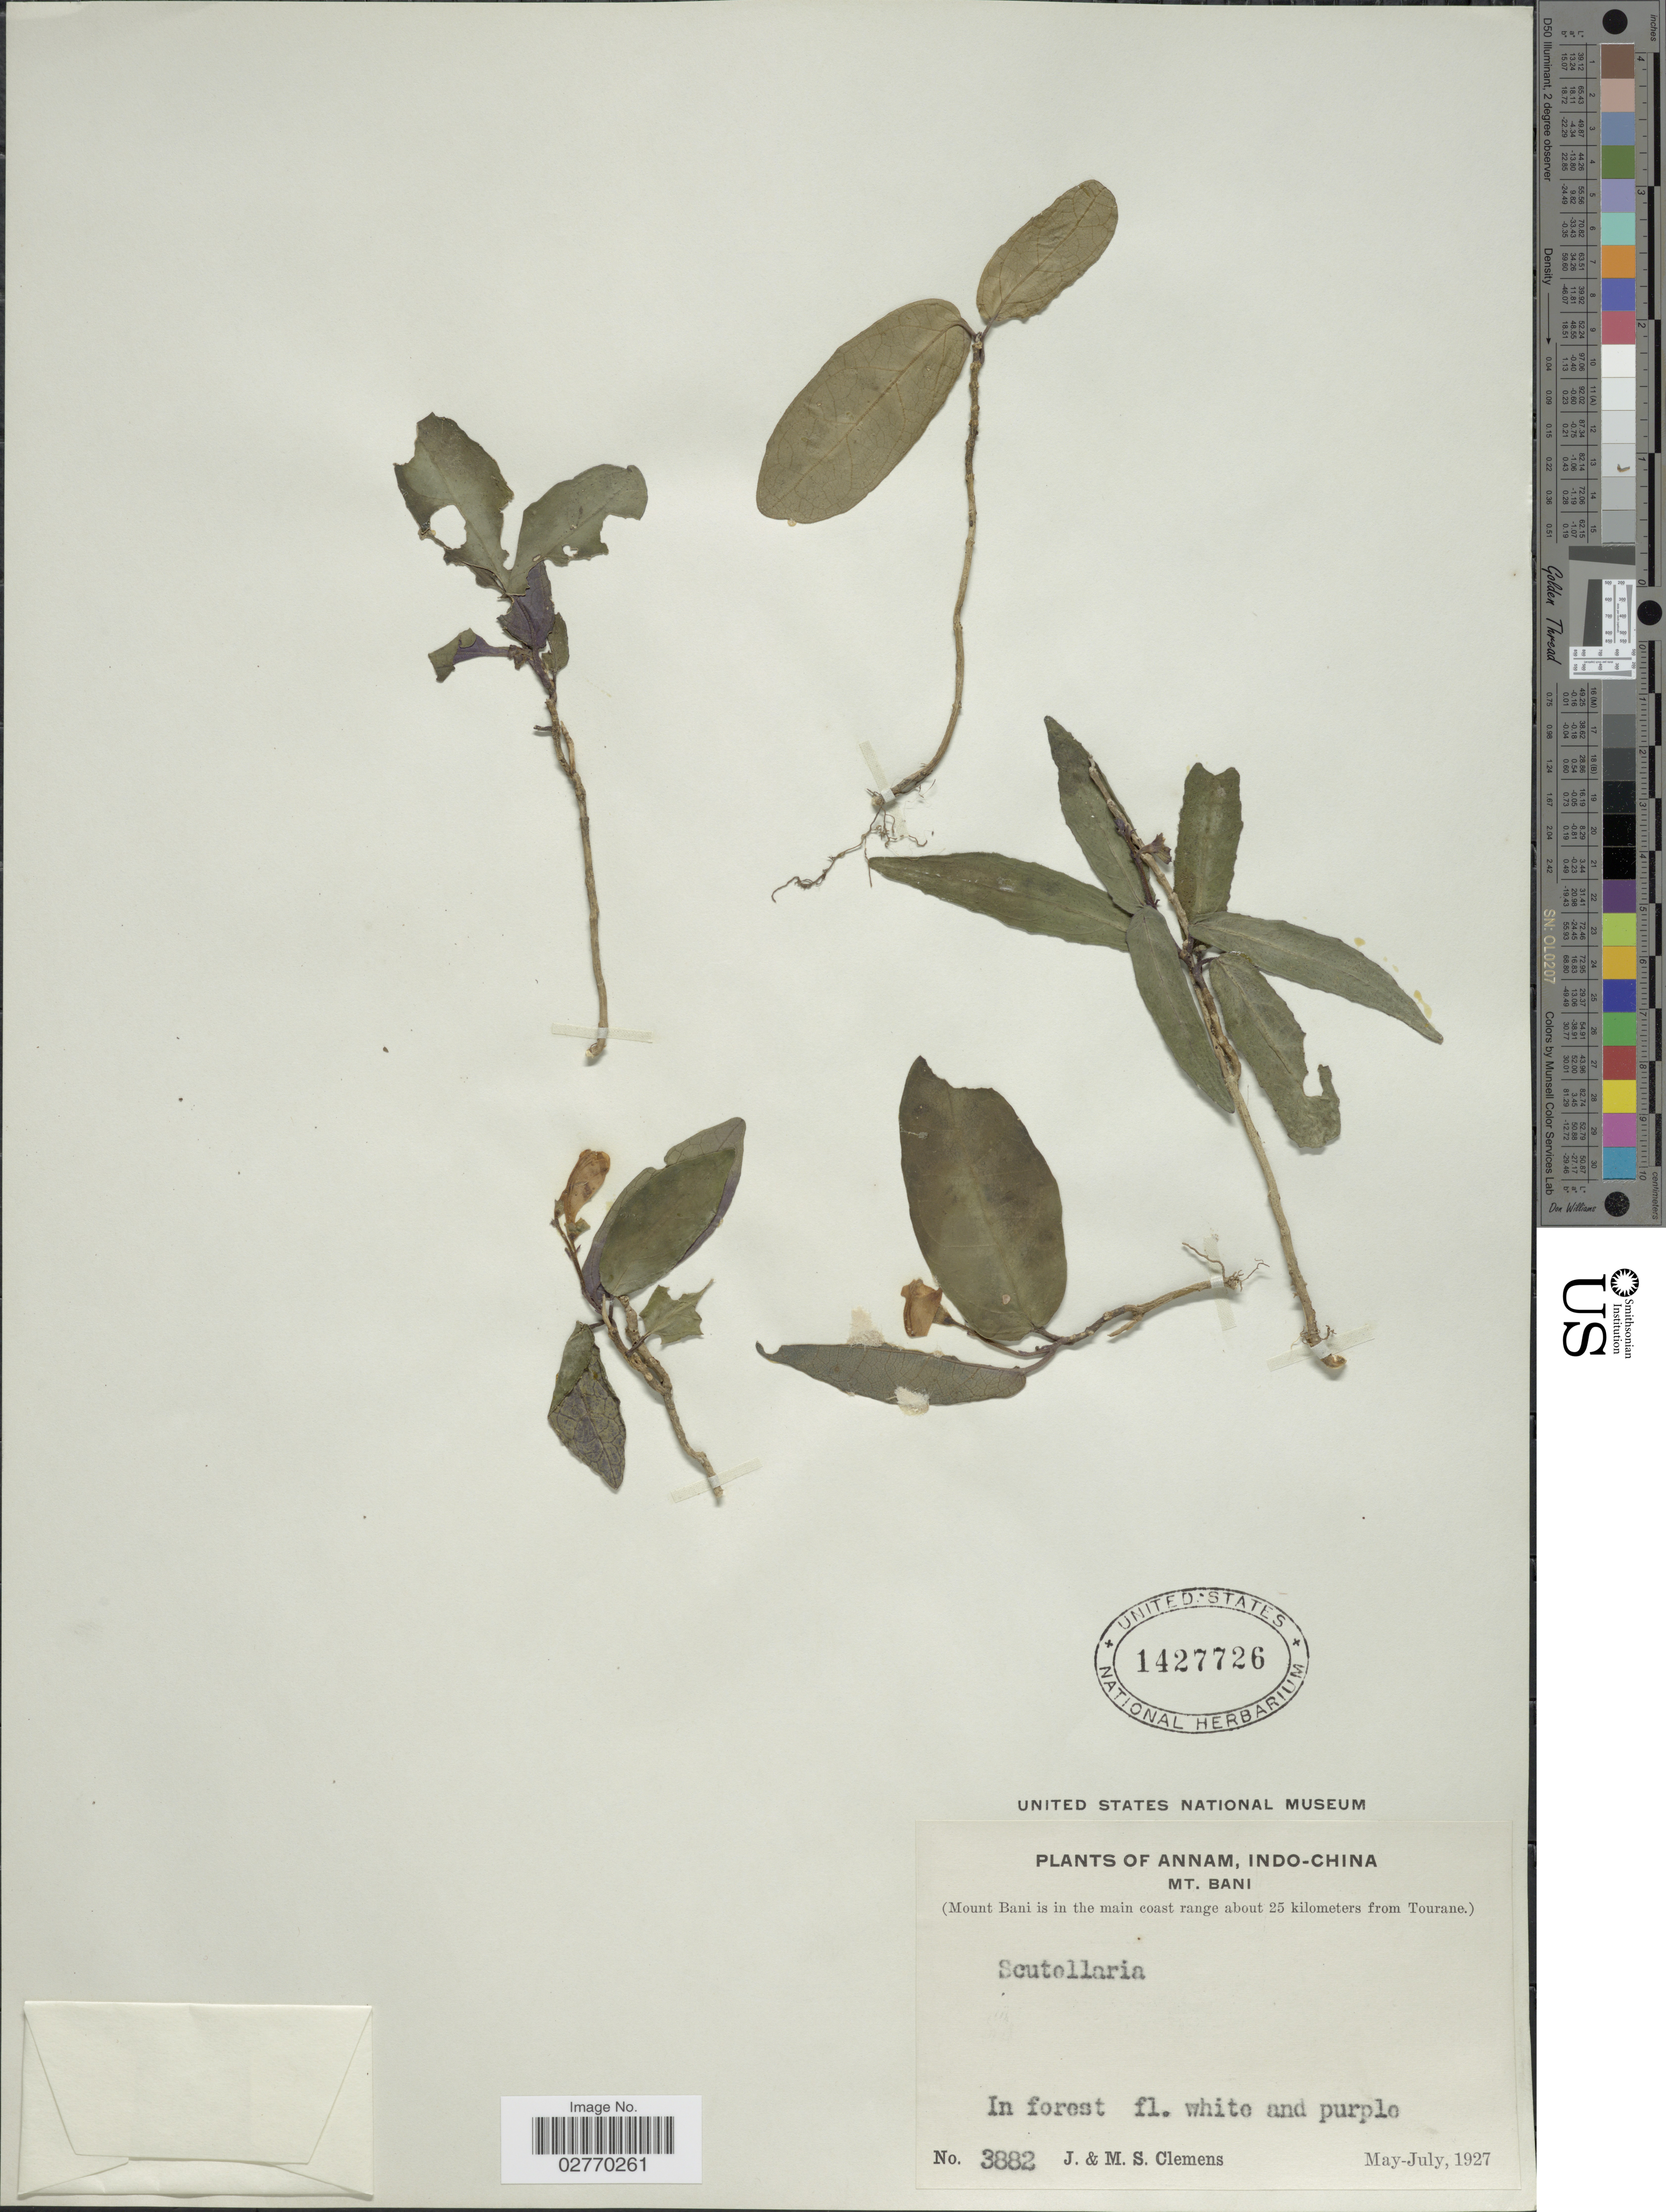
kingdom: Plantae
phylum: Tracheophyta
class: Magnoliopsida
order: Lamiales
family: Lamiaceae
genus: Scutellaria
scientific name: Scutellaria sp.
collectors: J. Clemens & M. S. Clemens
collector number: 3882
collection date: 1927-05/1927-07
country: Vietnam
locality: Annam, Indo-China Mt. Bani. (Mount Bani is in the main coast range about 25 kilometers from Tourane.). In forest.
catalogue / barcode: US 1427726